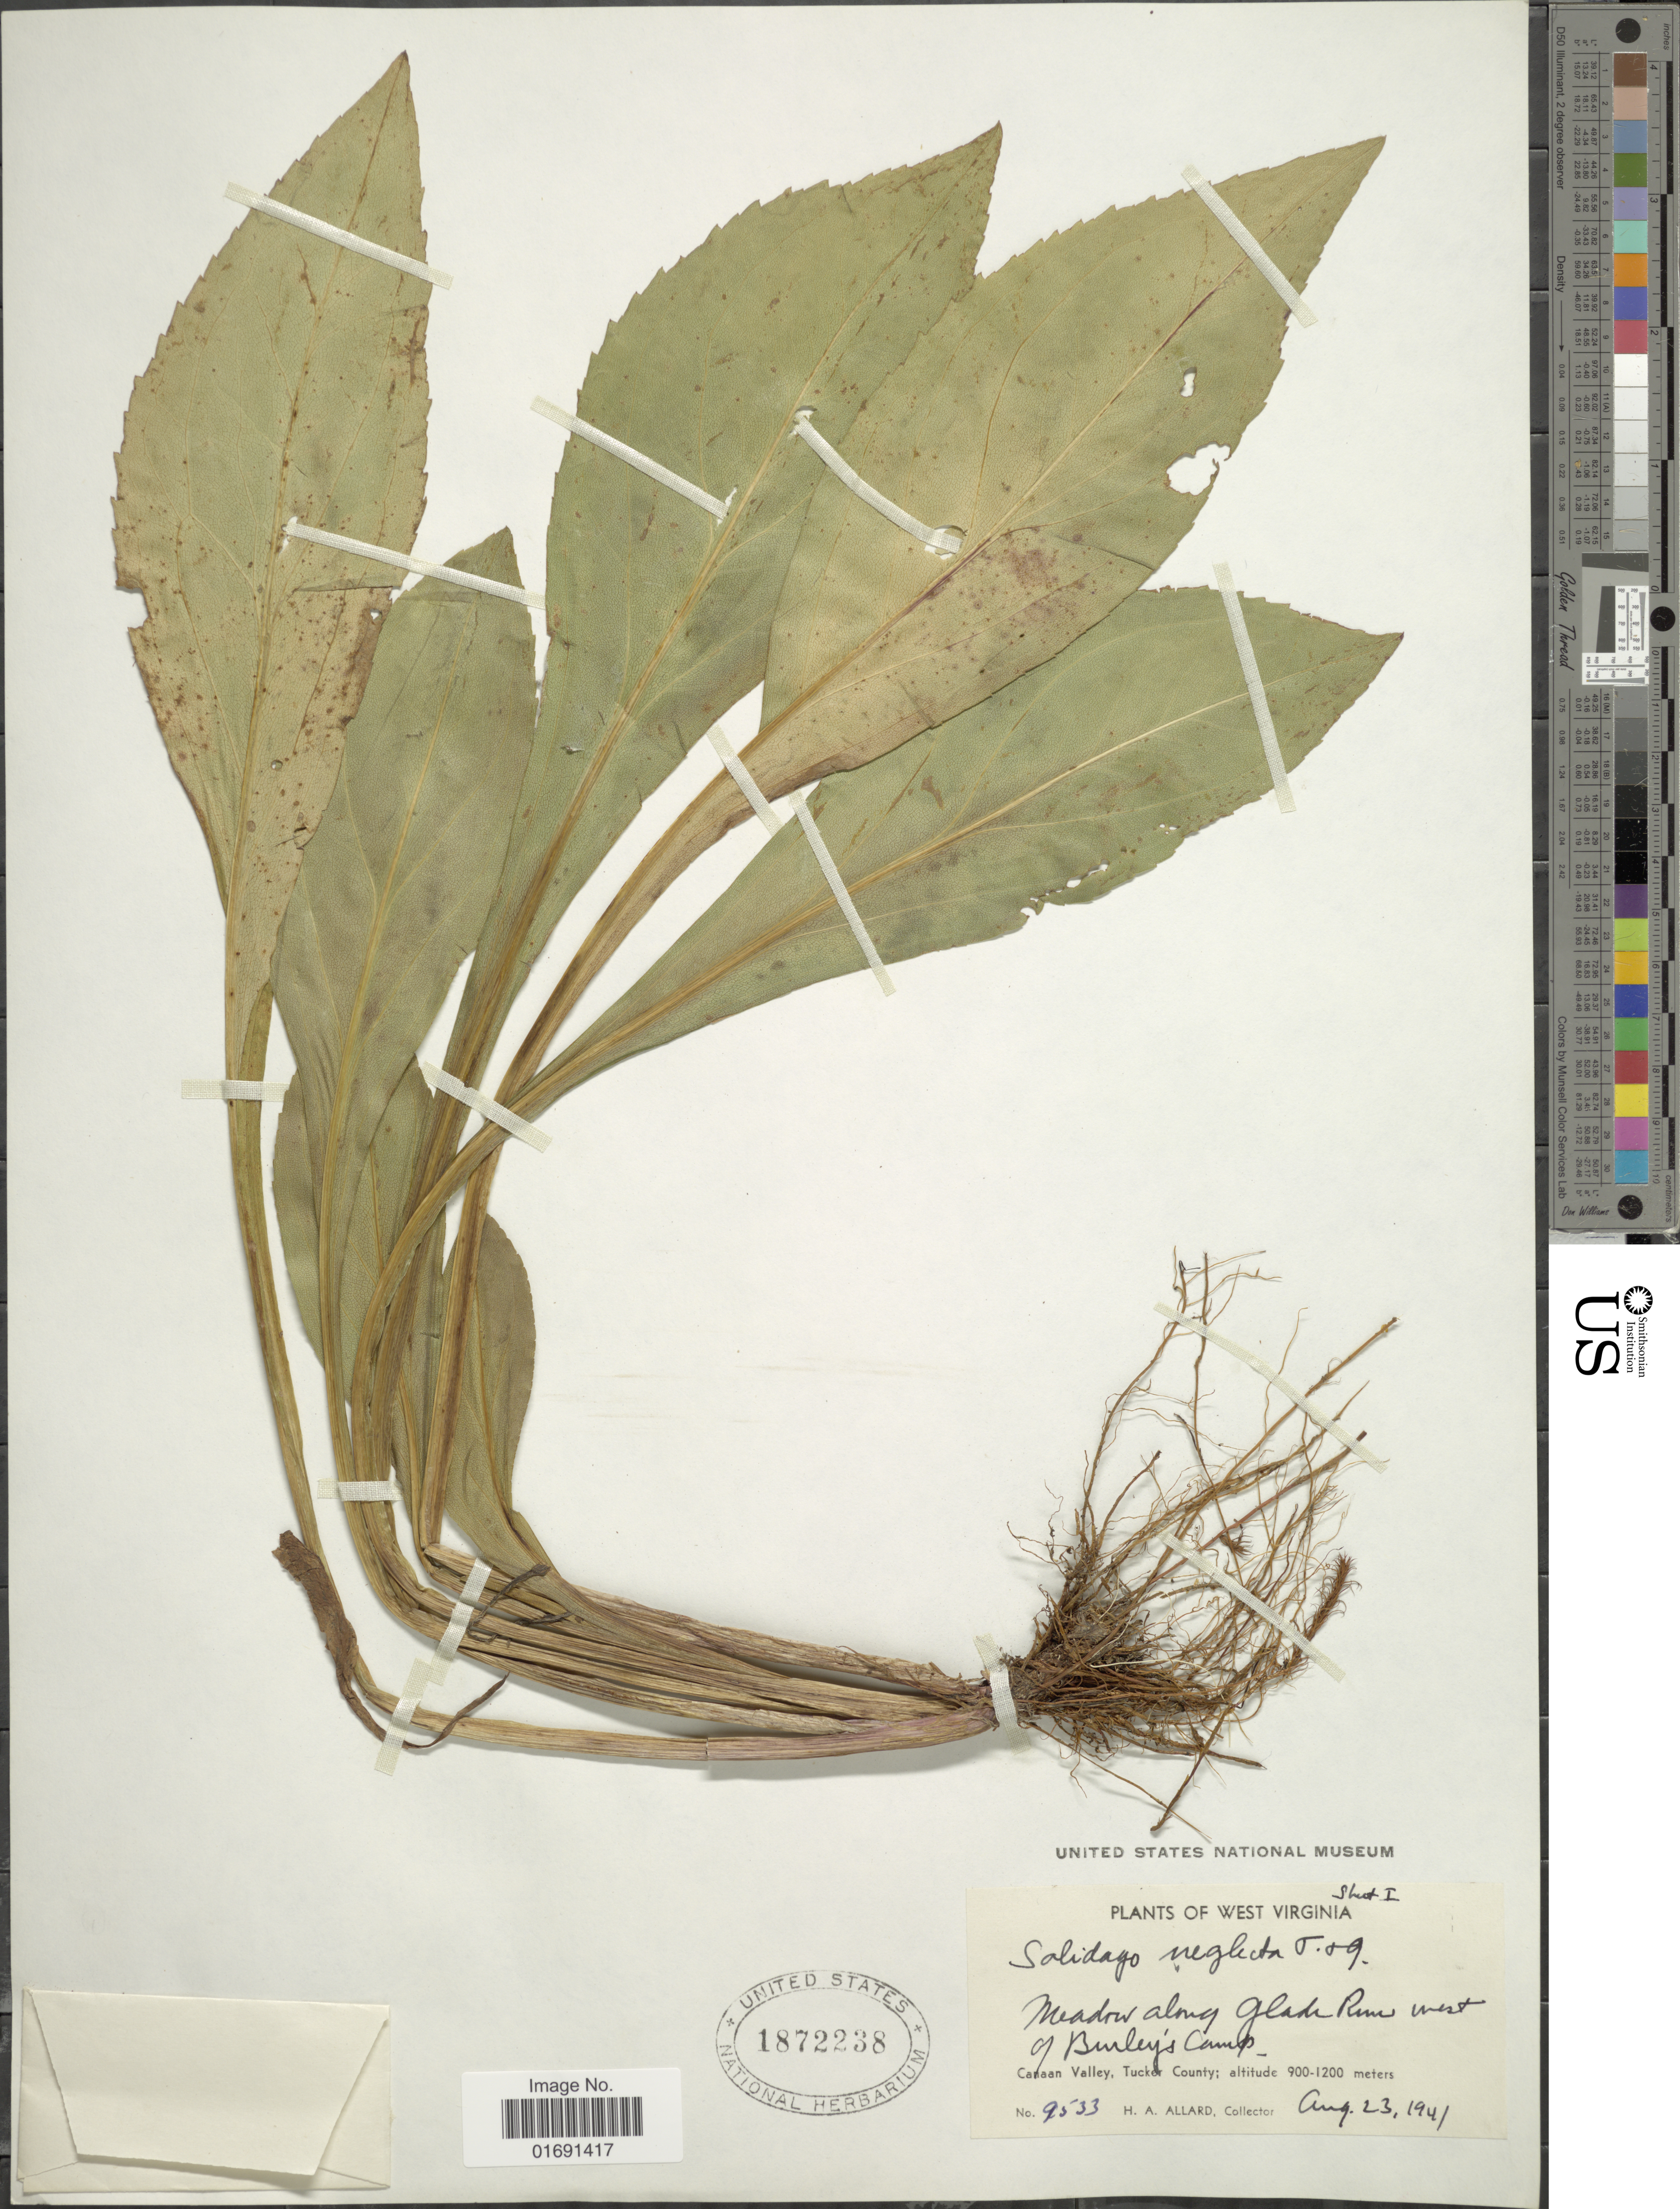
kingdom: Plantae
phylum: Tracheophyta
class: Magnoliopsida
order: Asterales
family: Asteraceae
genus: Solidago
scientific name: Solidago uniligulata var. neglecta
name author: Fernald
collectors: H. A. Allard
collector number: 9533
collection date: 1941-08-23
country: United States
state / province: West Virginia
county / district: Tucker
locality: Meadow along Glade Run West of Burley's Camp, Canaan Valley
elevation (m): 900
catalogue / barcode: US 1872238